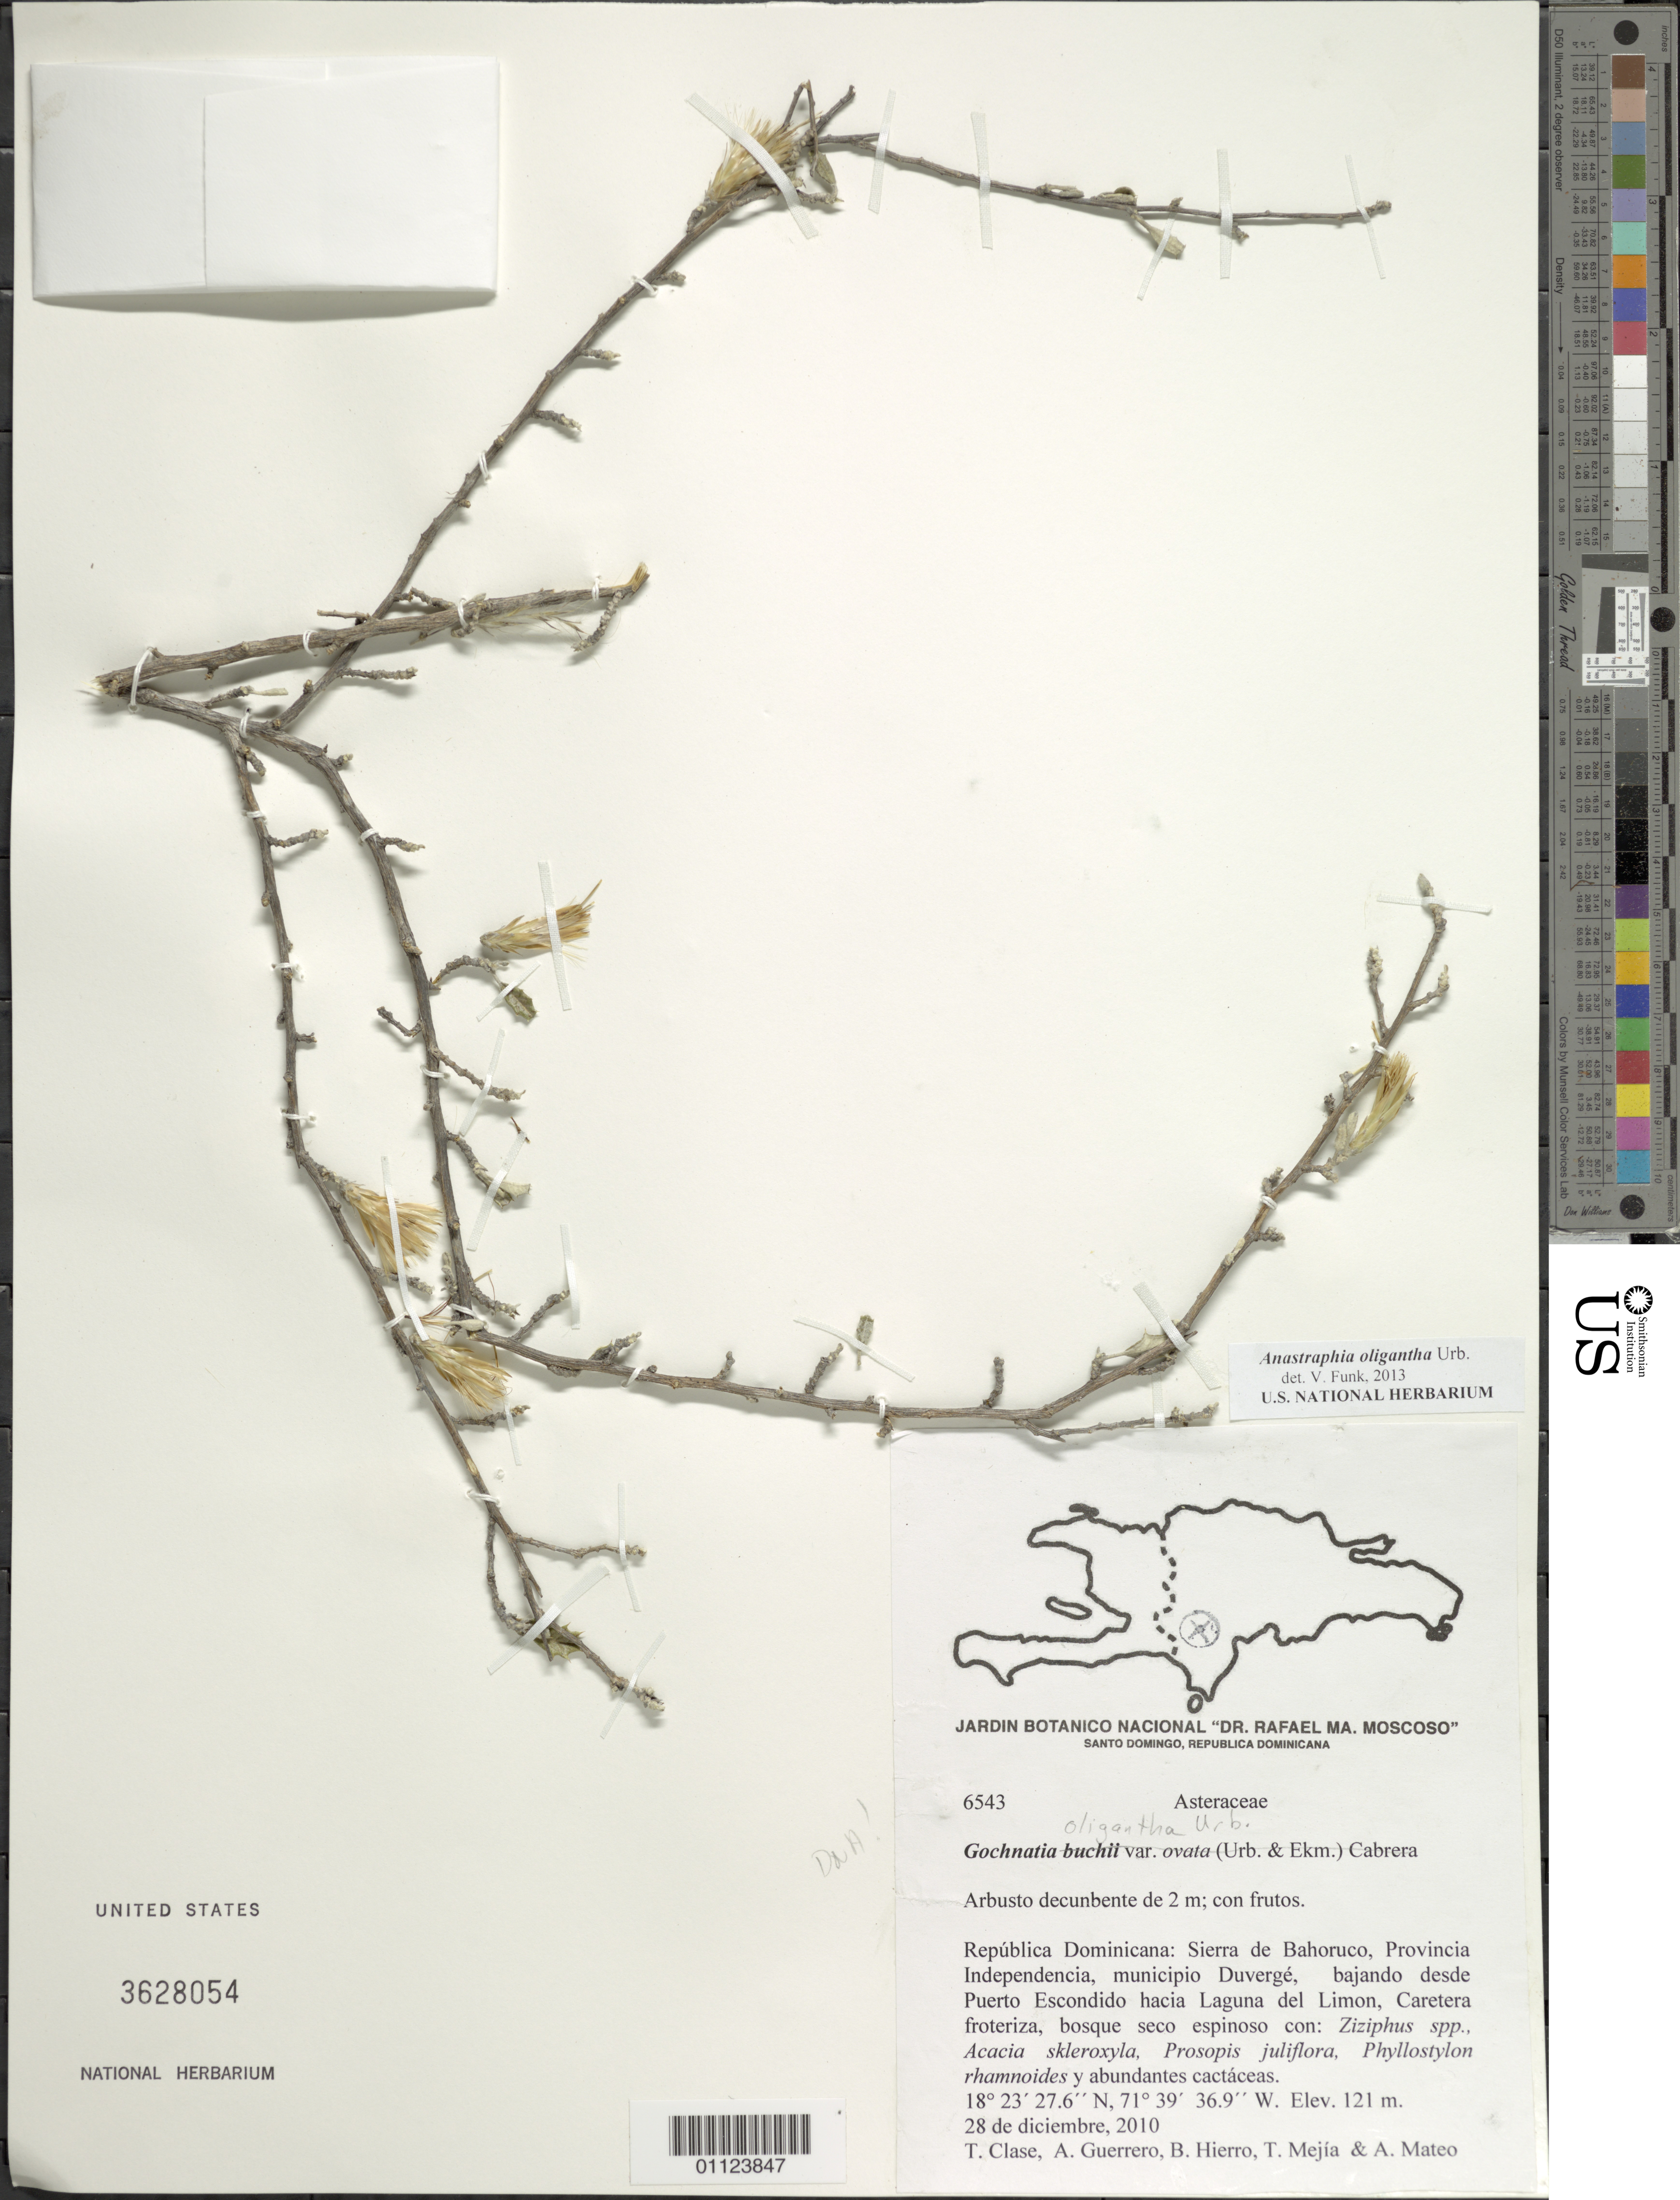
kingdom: Plantae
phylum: Tracheophyta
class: Magnoliopsida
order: Asterales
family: Asteraceae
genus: Anastraphia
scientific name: Anastraphia oligantha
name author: Urb.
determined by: Funk, Vicki A., (BOT), Smithsonian Institution - National Museum of Natural History (UNITED STATES)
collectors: T. Clase, A. Guerrero, B. Hierro, T. Mejía & A. Mateo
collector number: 6543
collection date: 2010-11-28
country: Dominican Republic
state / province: Independencia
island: Hispaniola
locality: Sierra de Bahoruco, Municipio Duvergé, bajando desde Puerto Escondido hacia Laguna del Limon, Caretera froteriza.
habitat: Bosque seco espinoso con: Ziziphys spp., Acacia skleroxyla, Prosopis juliflora, Phyllostylon rhamnoides y abundantes cactáceas.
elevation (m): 121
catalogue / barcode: US 3628054